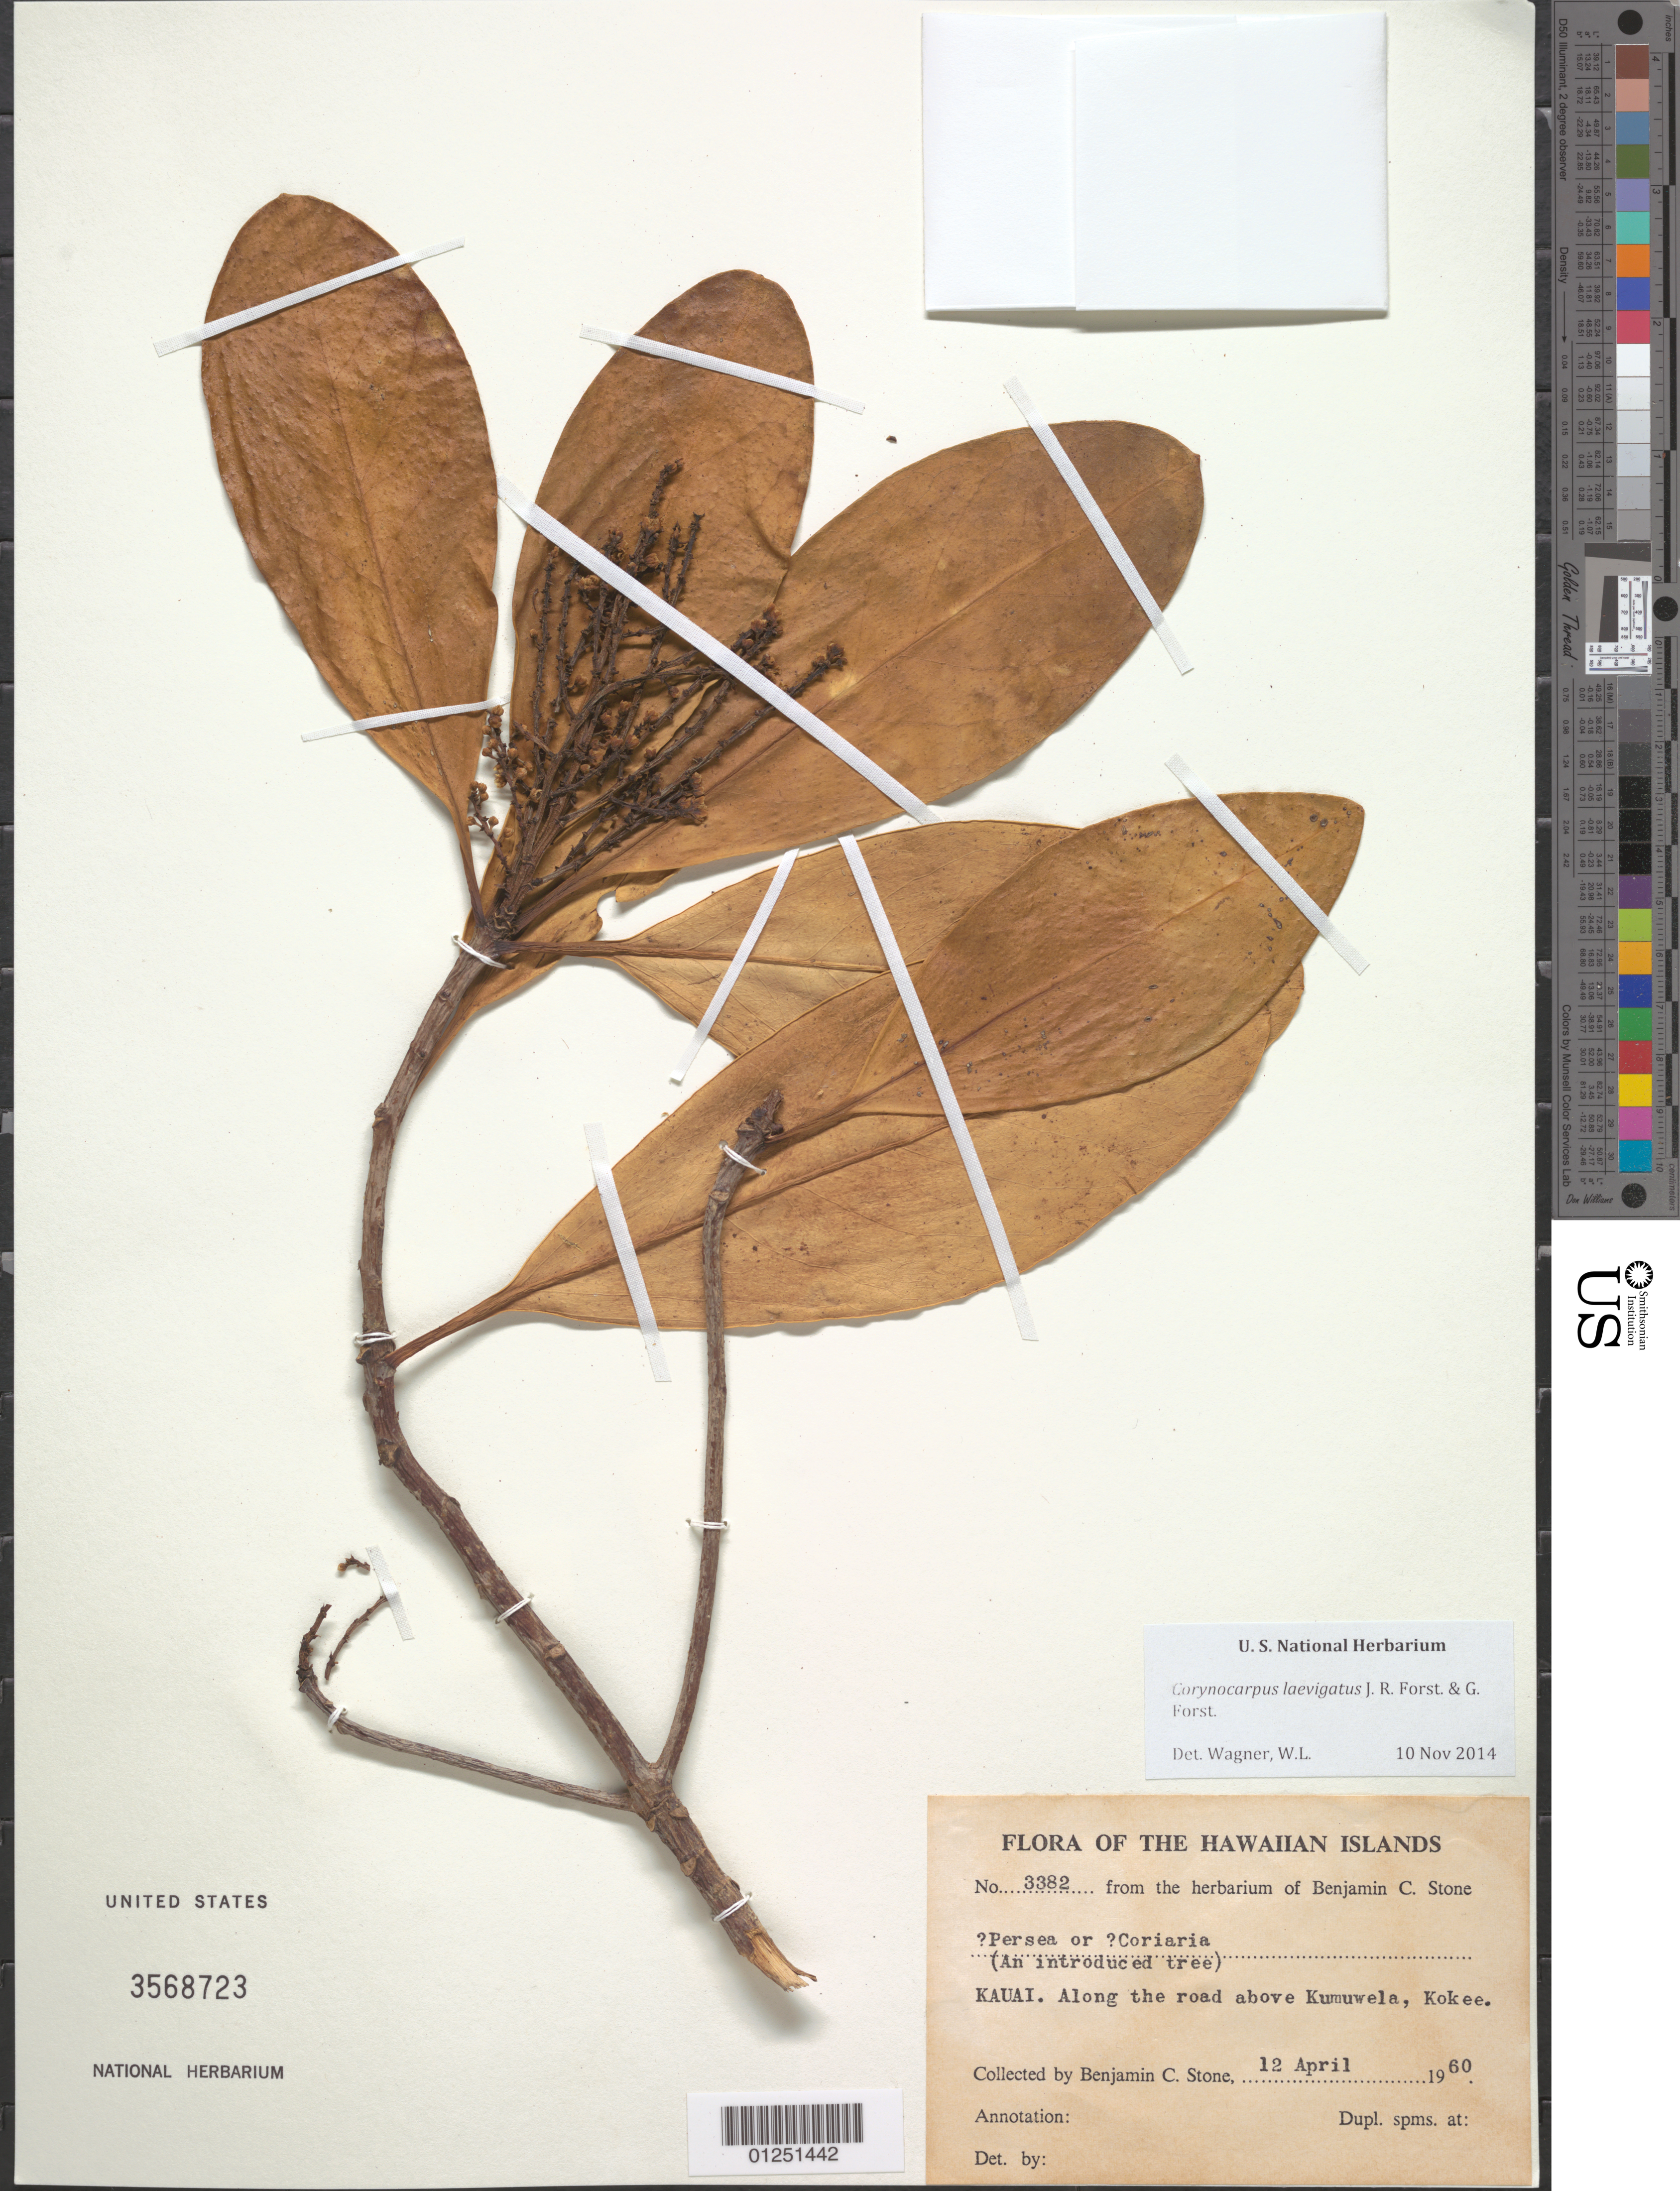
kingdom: Plantae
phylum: Tracheophyta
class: Magnoliopsida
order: Cucurbitales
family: Corynocarpaceae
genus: Corynocarpus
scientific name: Corynocarpus laevigatus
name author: J.R. Forst. & G. Forst.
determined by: Wagner, W. L., (BOT), Smithsonian Institution - National Museum of Natural History (UNITED STATES)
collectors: B. C. Stone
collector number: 3382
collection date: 1960-04-12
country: United States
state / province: Hawaii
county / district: Kauai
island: Kaua'i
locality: Along the road above Kumuwela, Kokee.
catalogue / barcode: US 3568723